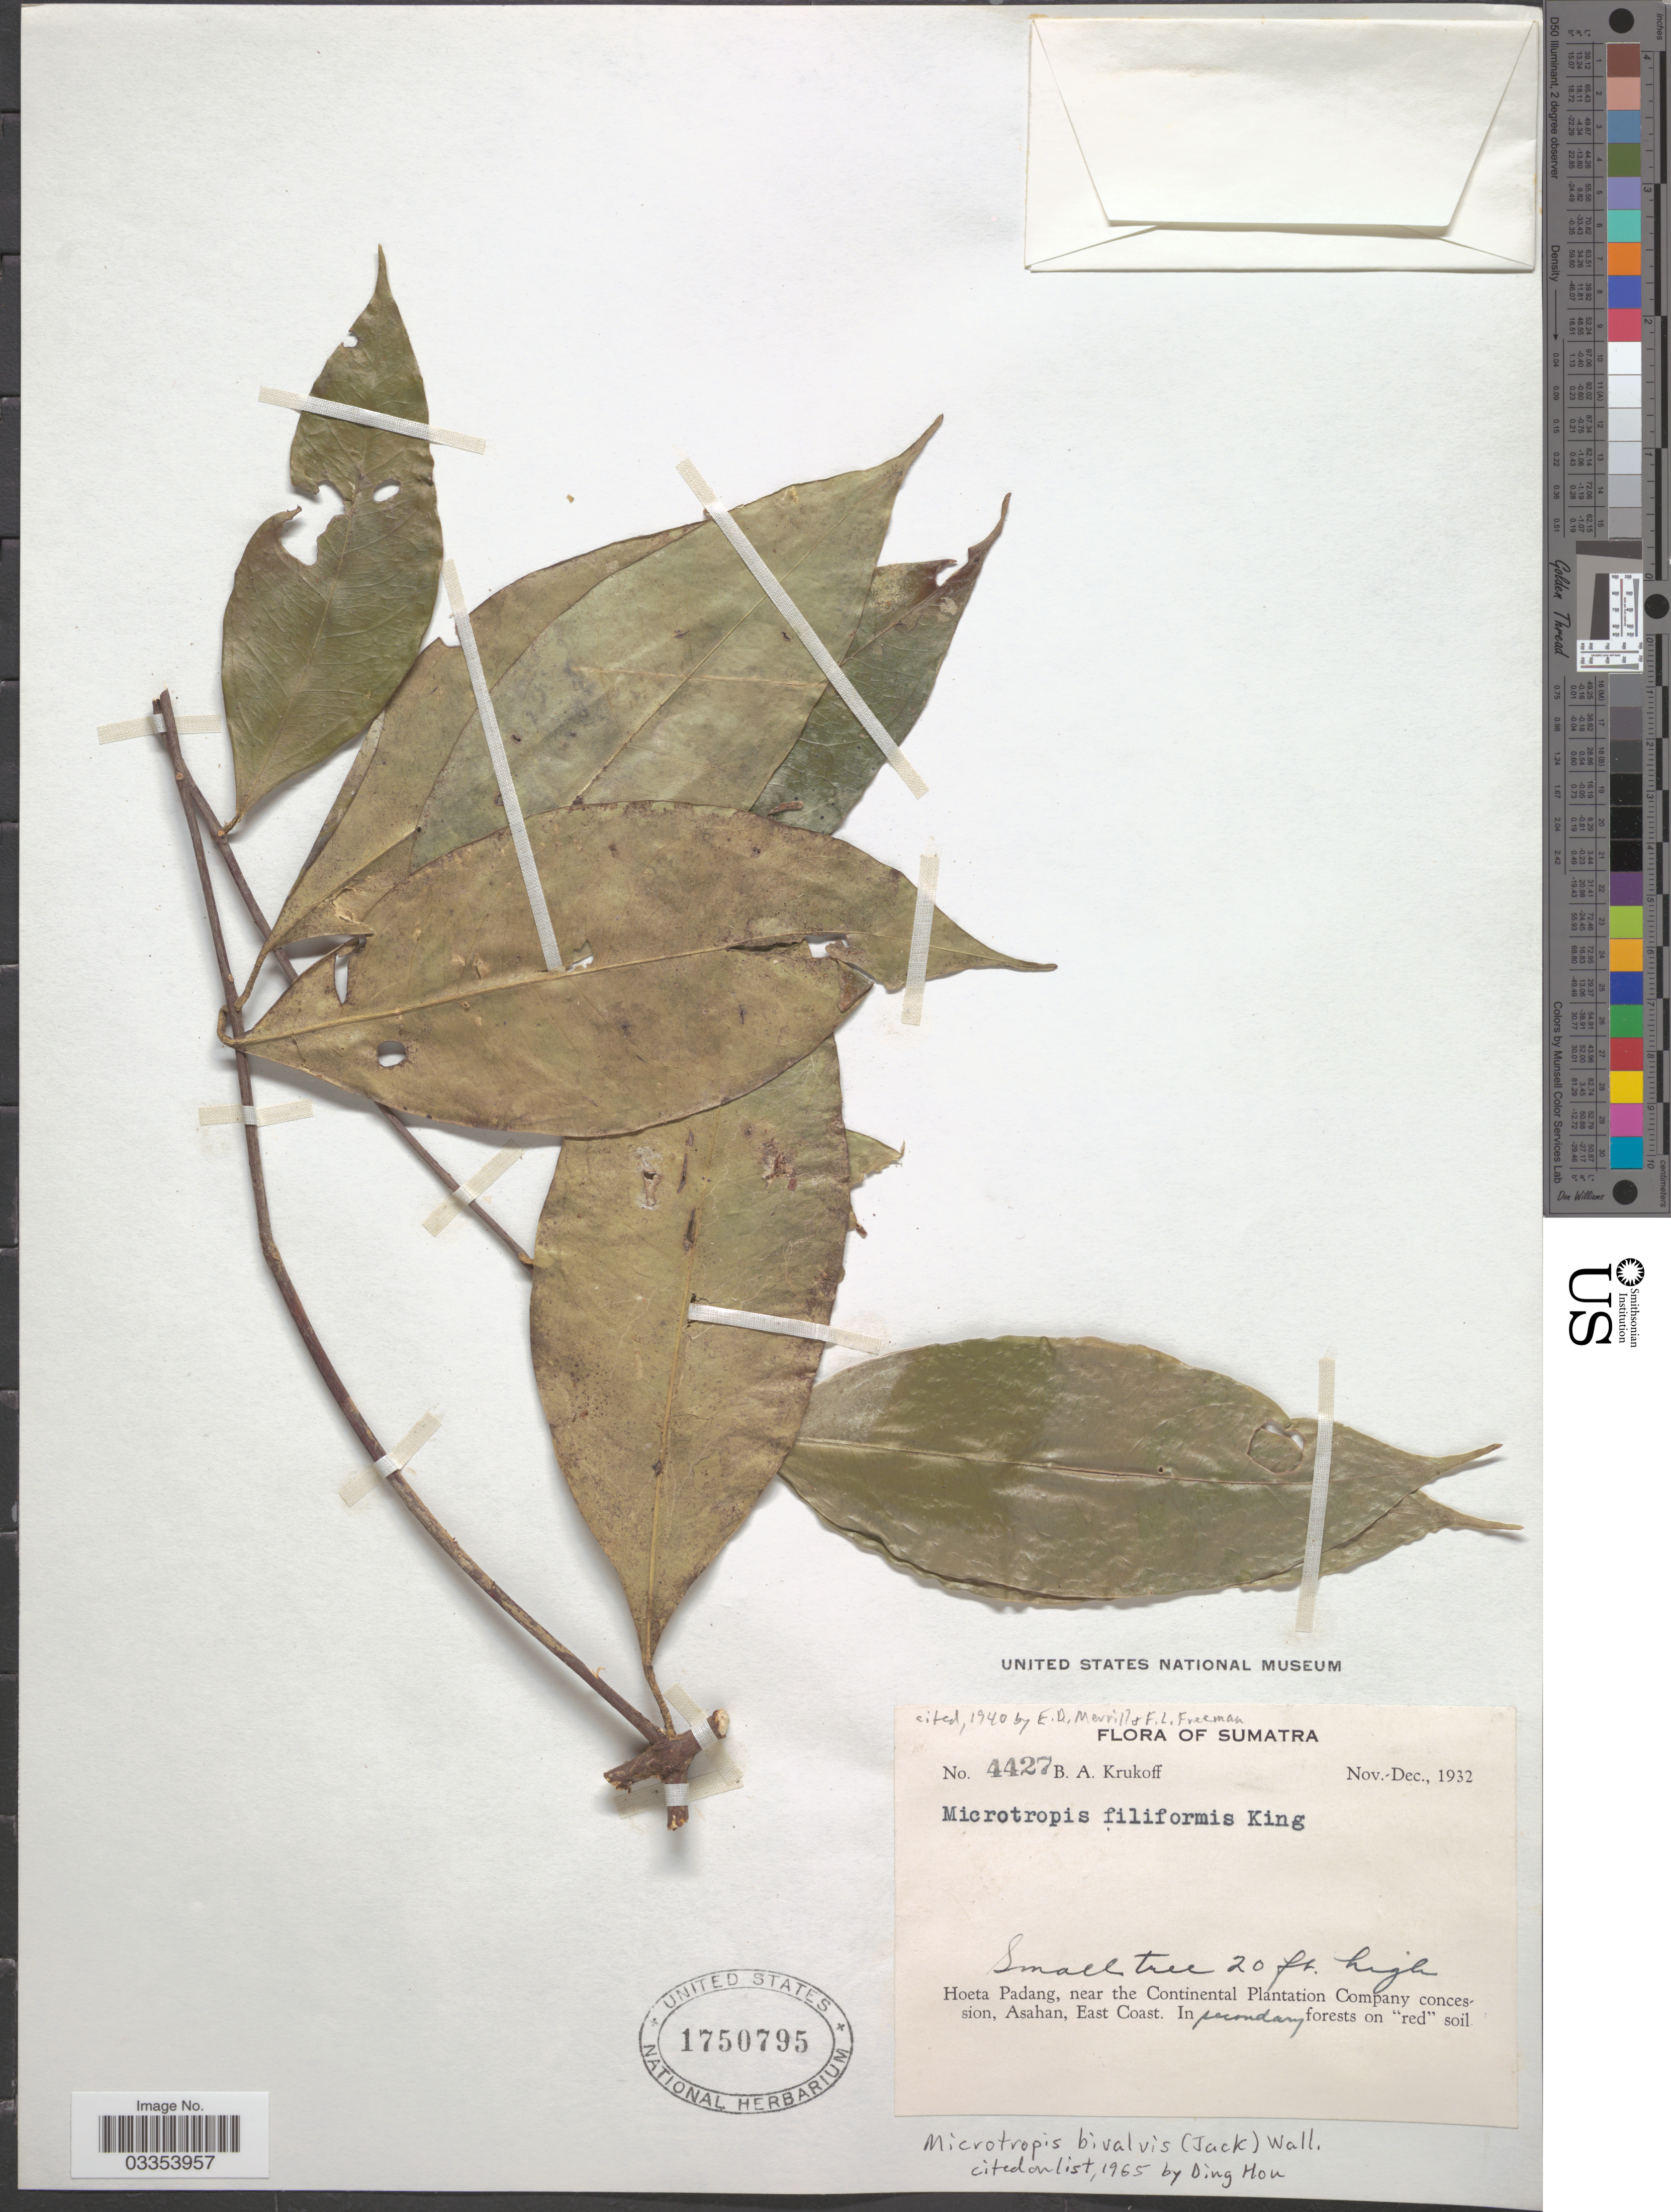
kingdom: Plantae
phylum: Tracheophyta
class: Magnoliopsida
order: Celastrales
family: Celastraceae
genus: Microtropis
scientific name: Microtropis filiformis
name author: King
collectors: B. A. Krukoff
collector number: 4427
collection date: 1932-11/1932-12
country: Indonesia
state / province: Sumatra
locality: Hoeta Padang, near the Continental Plantation Company concession, Asahan, East Coast.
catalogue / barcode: US 1750795